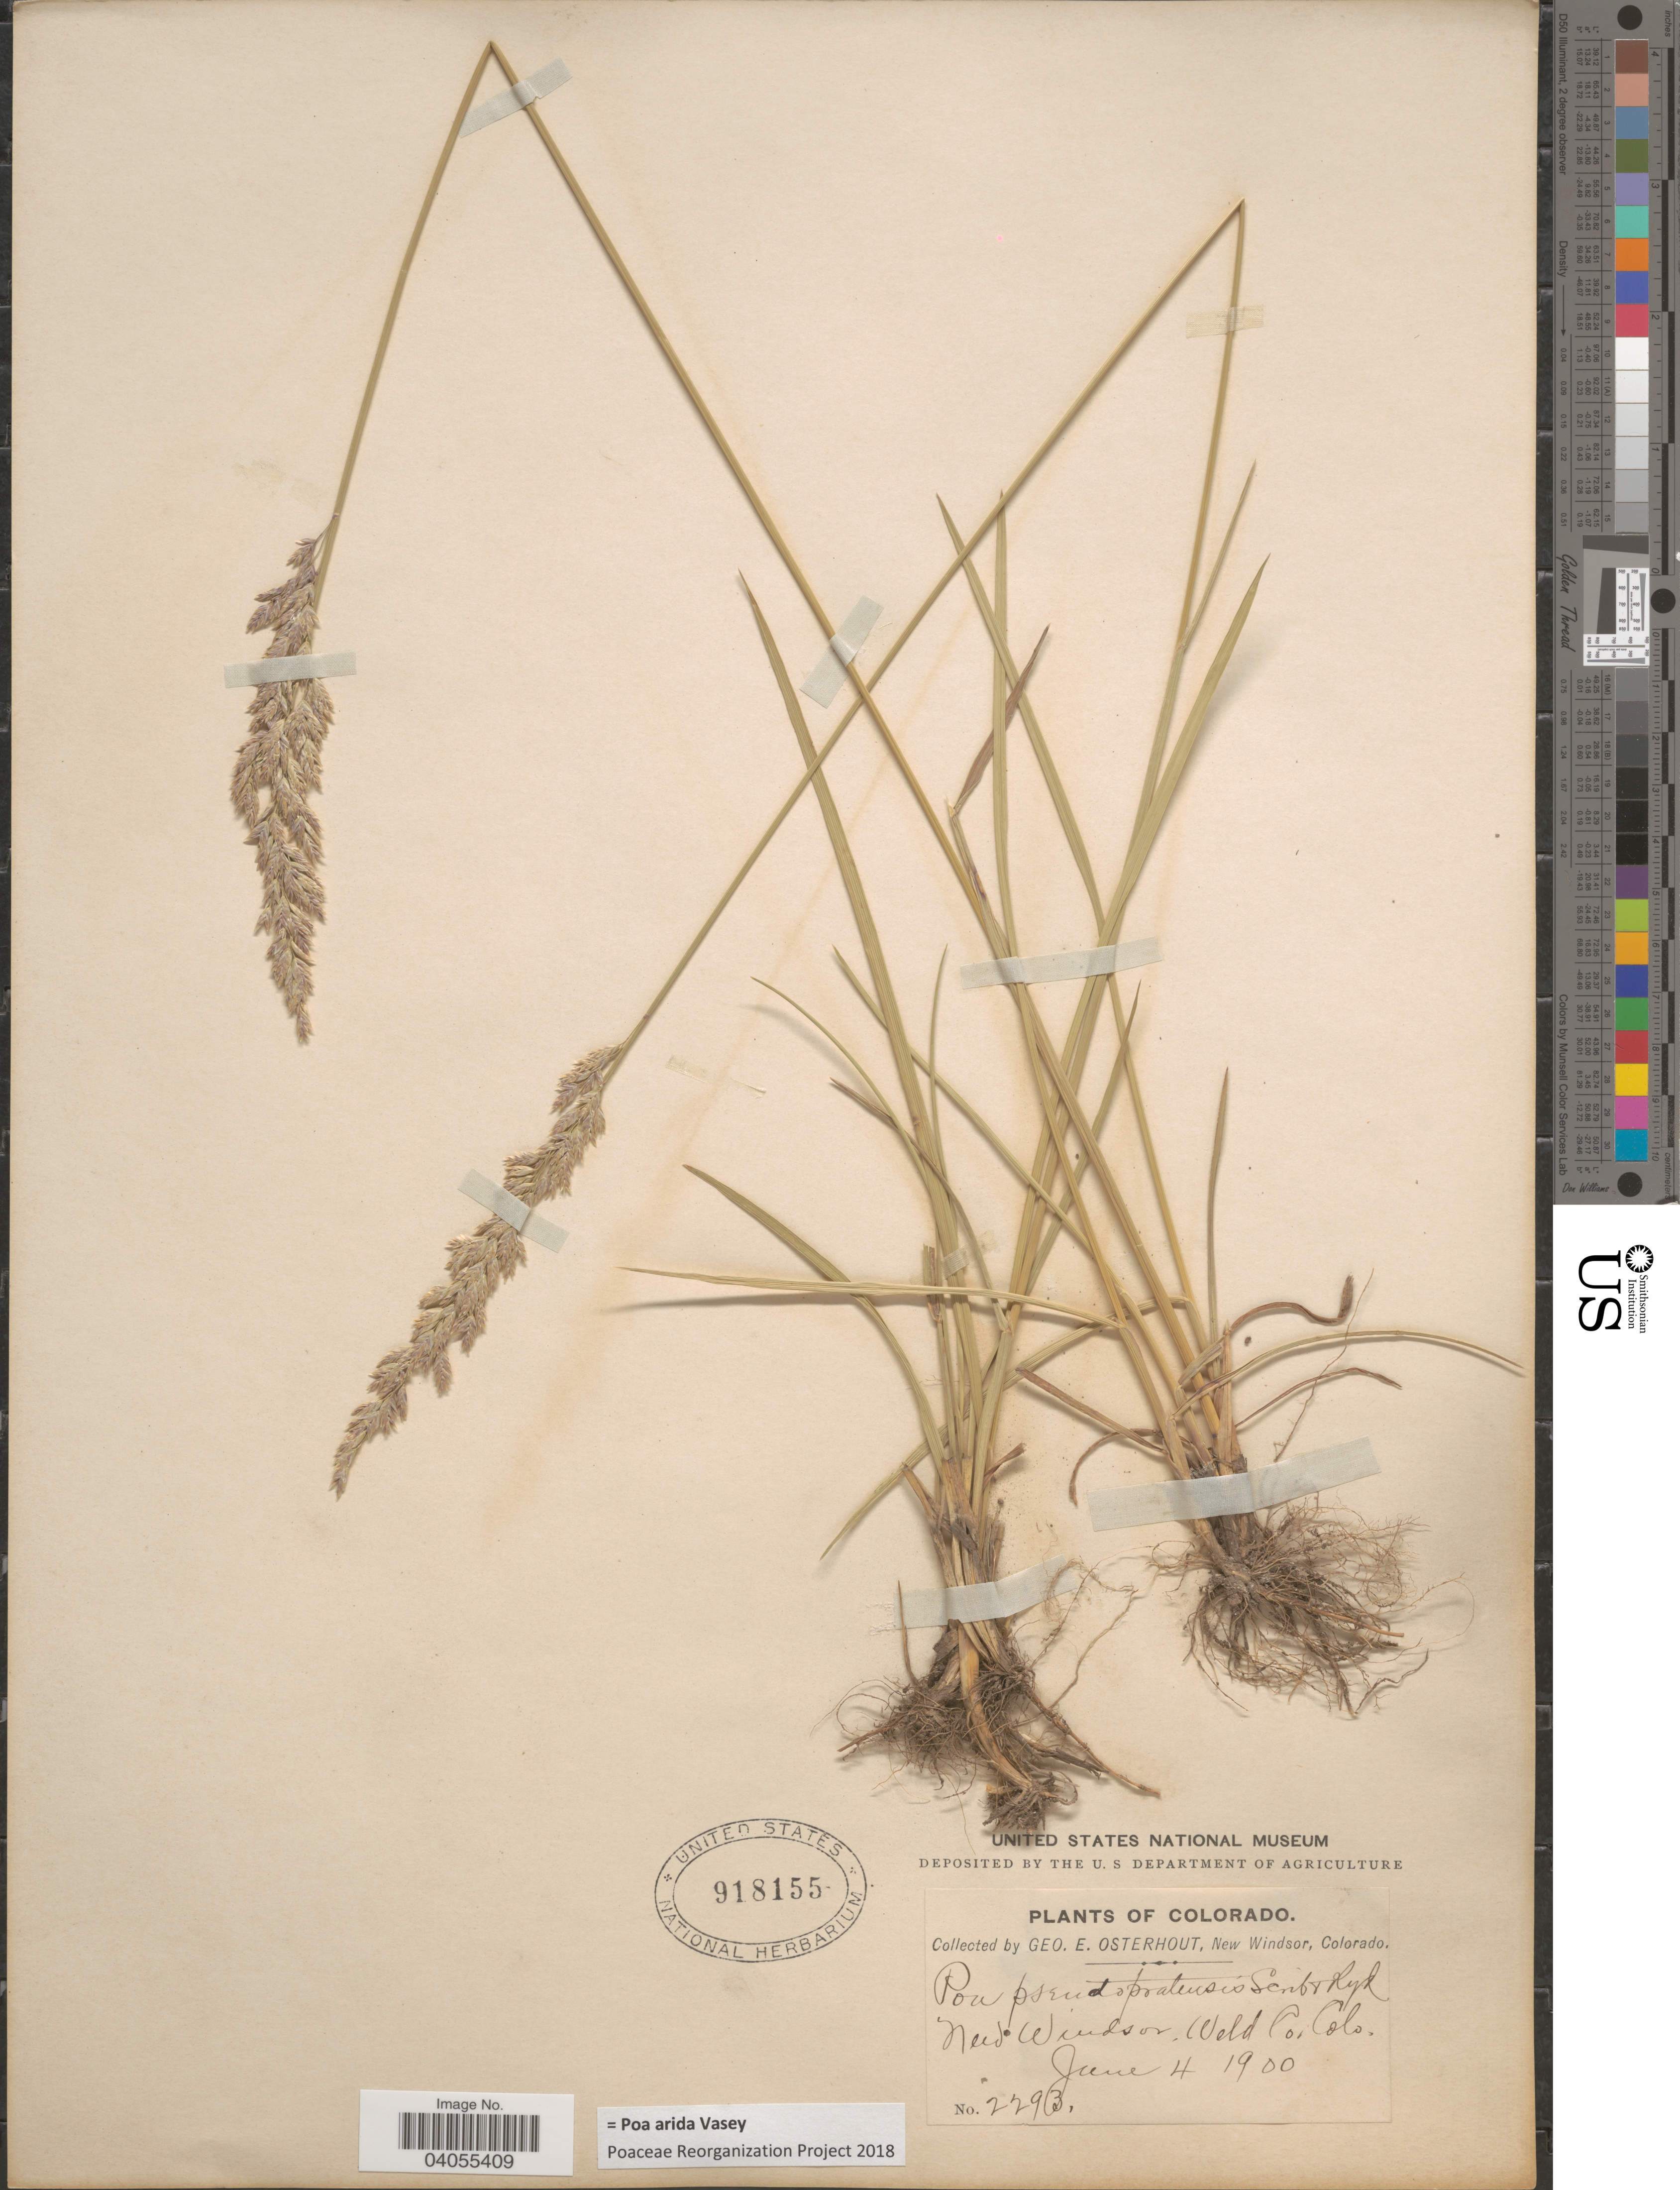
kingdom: Plantae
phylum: Tracheophyta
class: Liliopsida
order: Poales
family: Poaceae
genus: Poa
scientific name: Poa arida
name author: Vasey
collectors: G. Osterhout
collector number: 2293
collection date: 1900-06-04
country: United States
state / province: Colorado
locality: New Windsor, Weld Co.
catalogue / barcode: US 918155